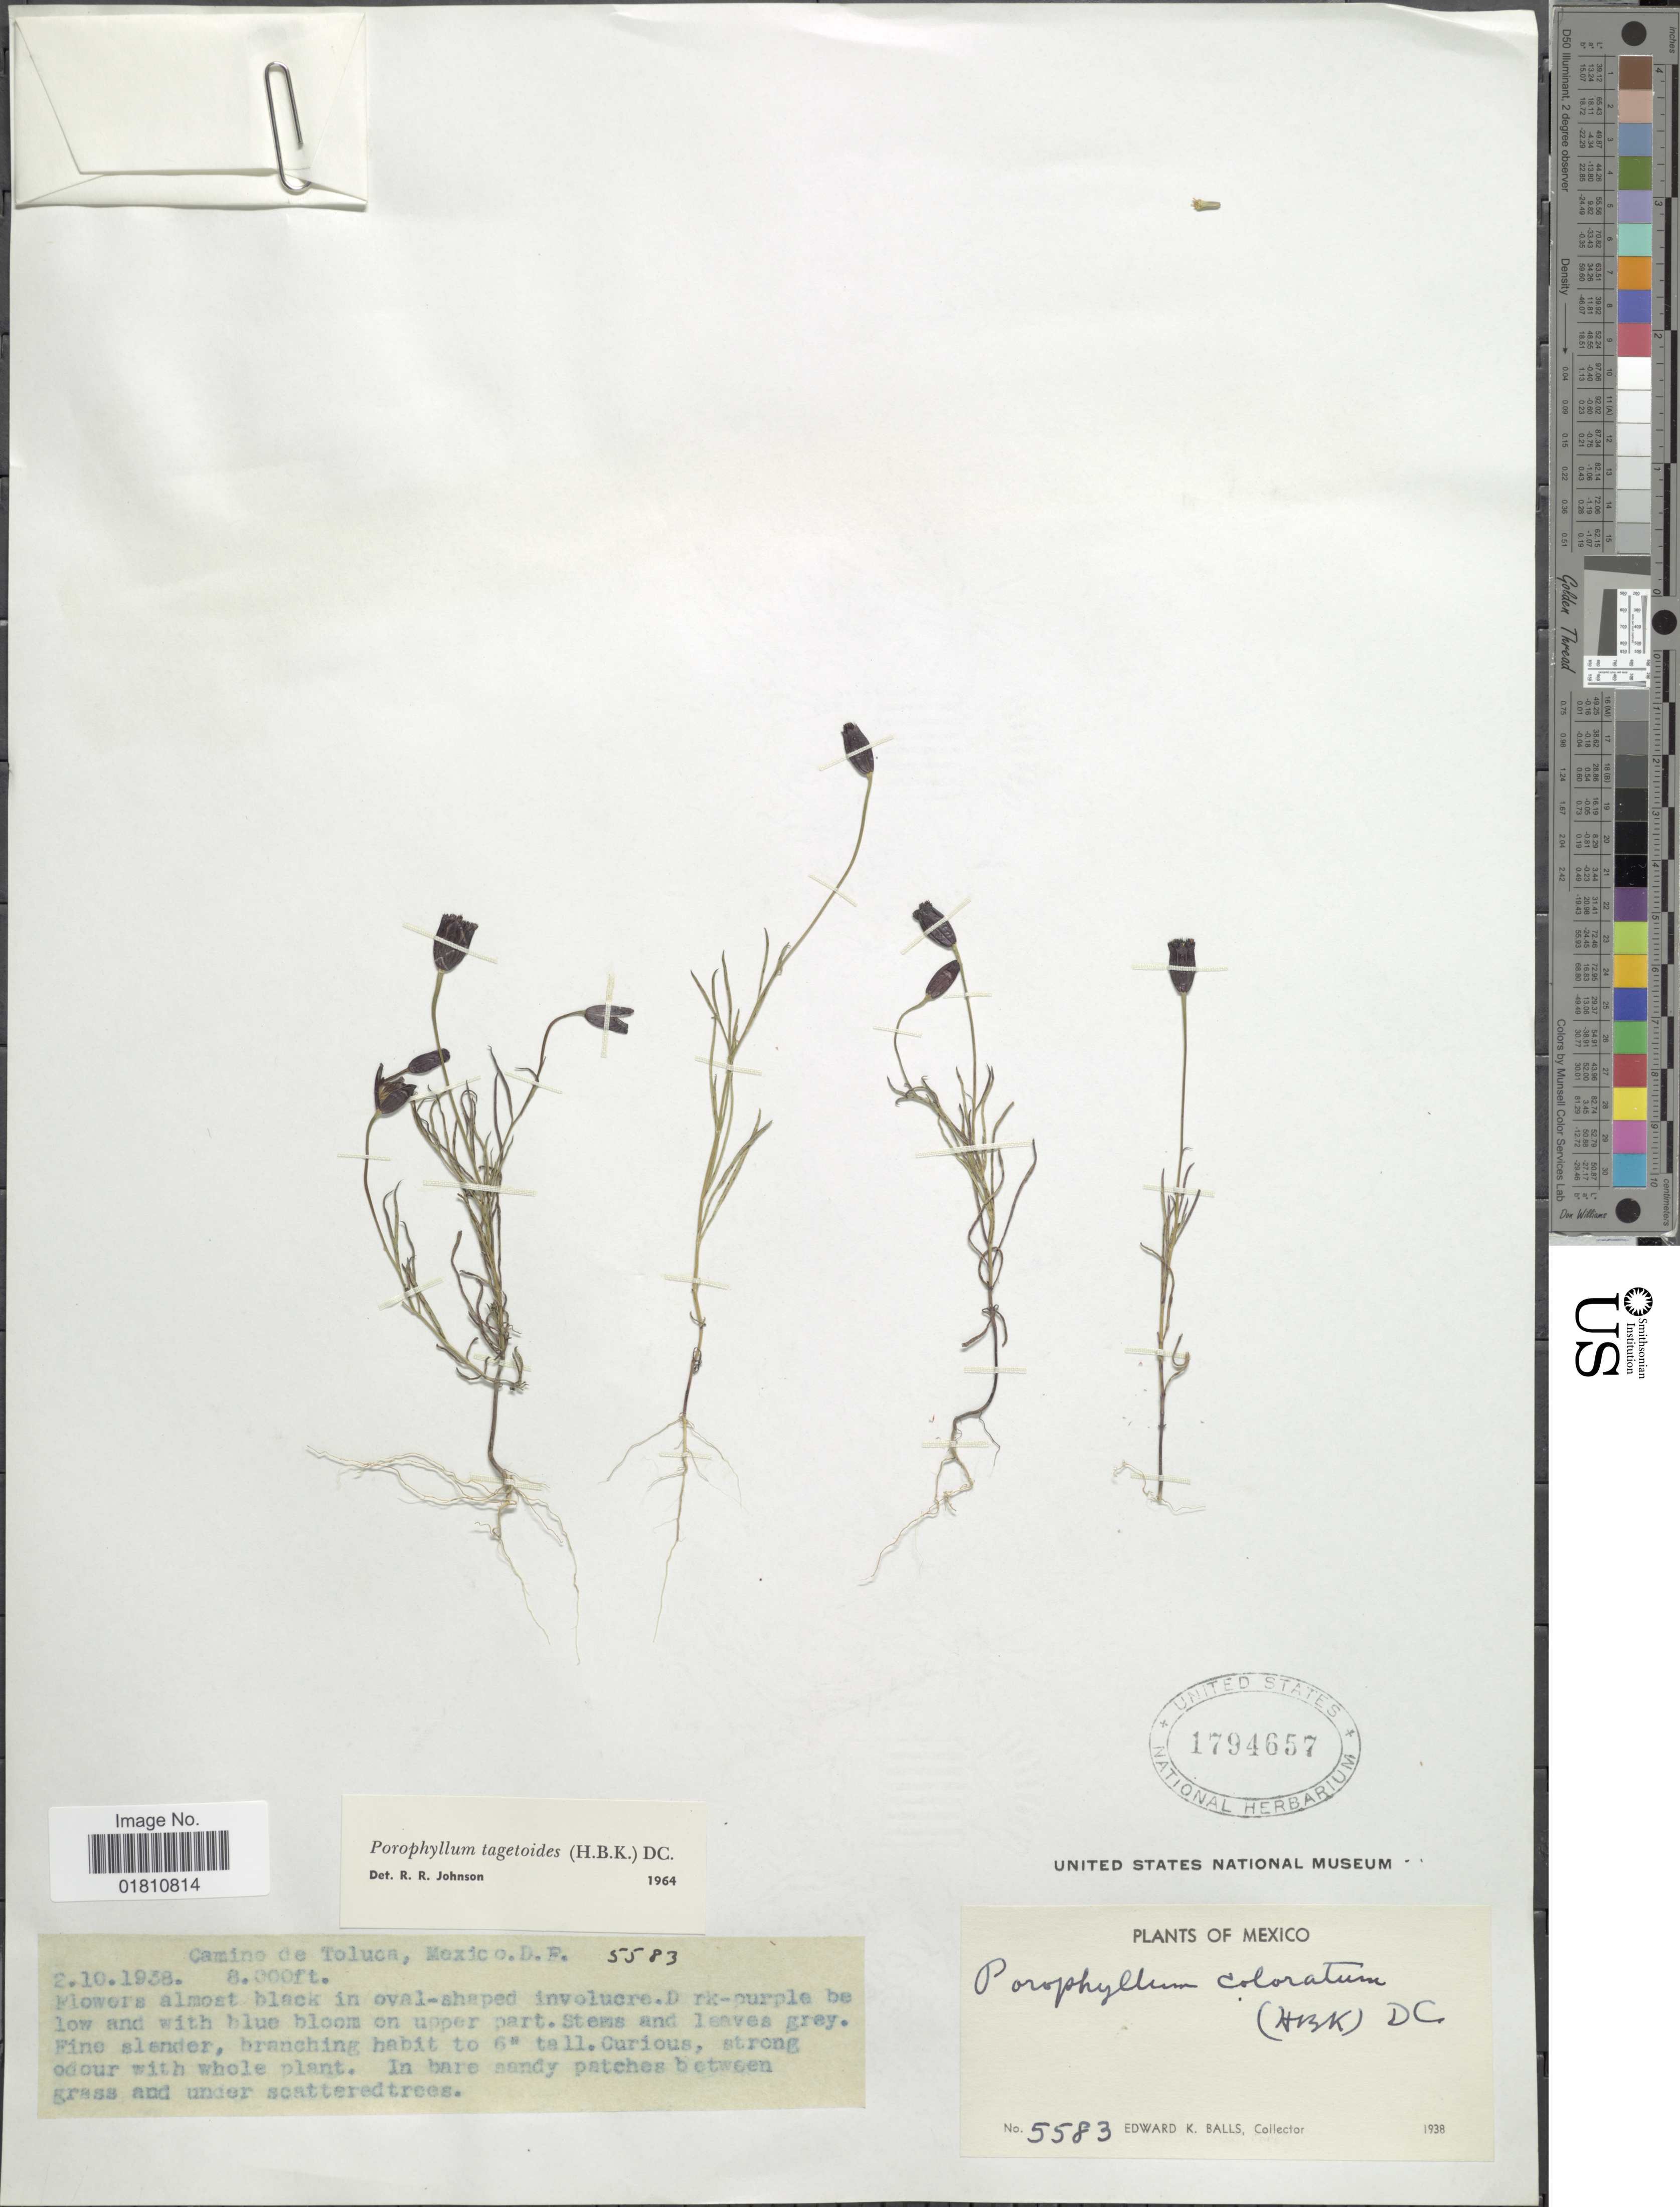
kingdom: Plantae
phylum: Tracheophyta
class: Magnoliopsida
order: Asterales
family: Asteraceae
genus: Porophyllum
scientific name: Porophyllum tagetoides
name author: (Kunth) DC.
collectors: E. K. Balls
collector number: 5583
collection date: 1938-10-02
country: Mexico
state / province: Distrito Federal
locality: Camino de Toluca.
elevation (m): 2438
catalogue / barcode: US 1794657